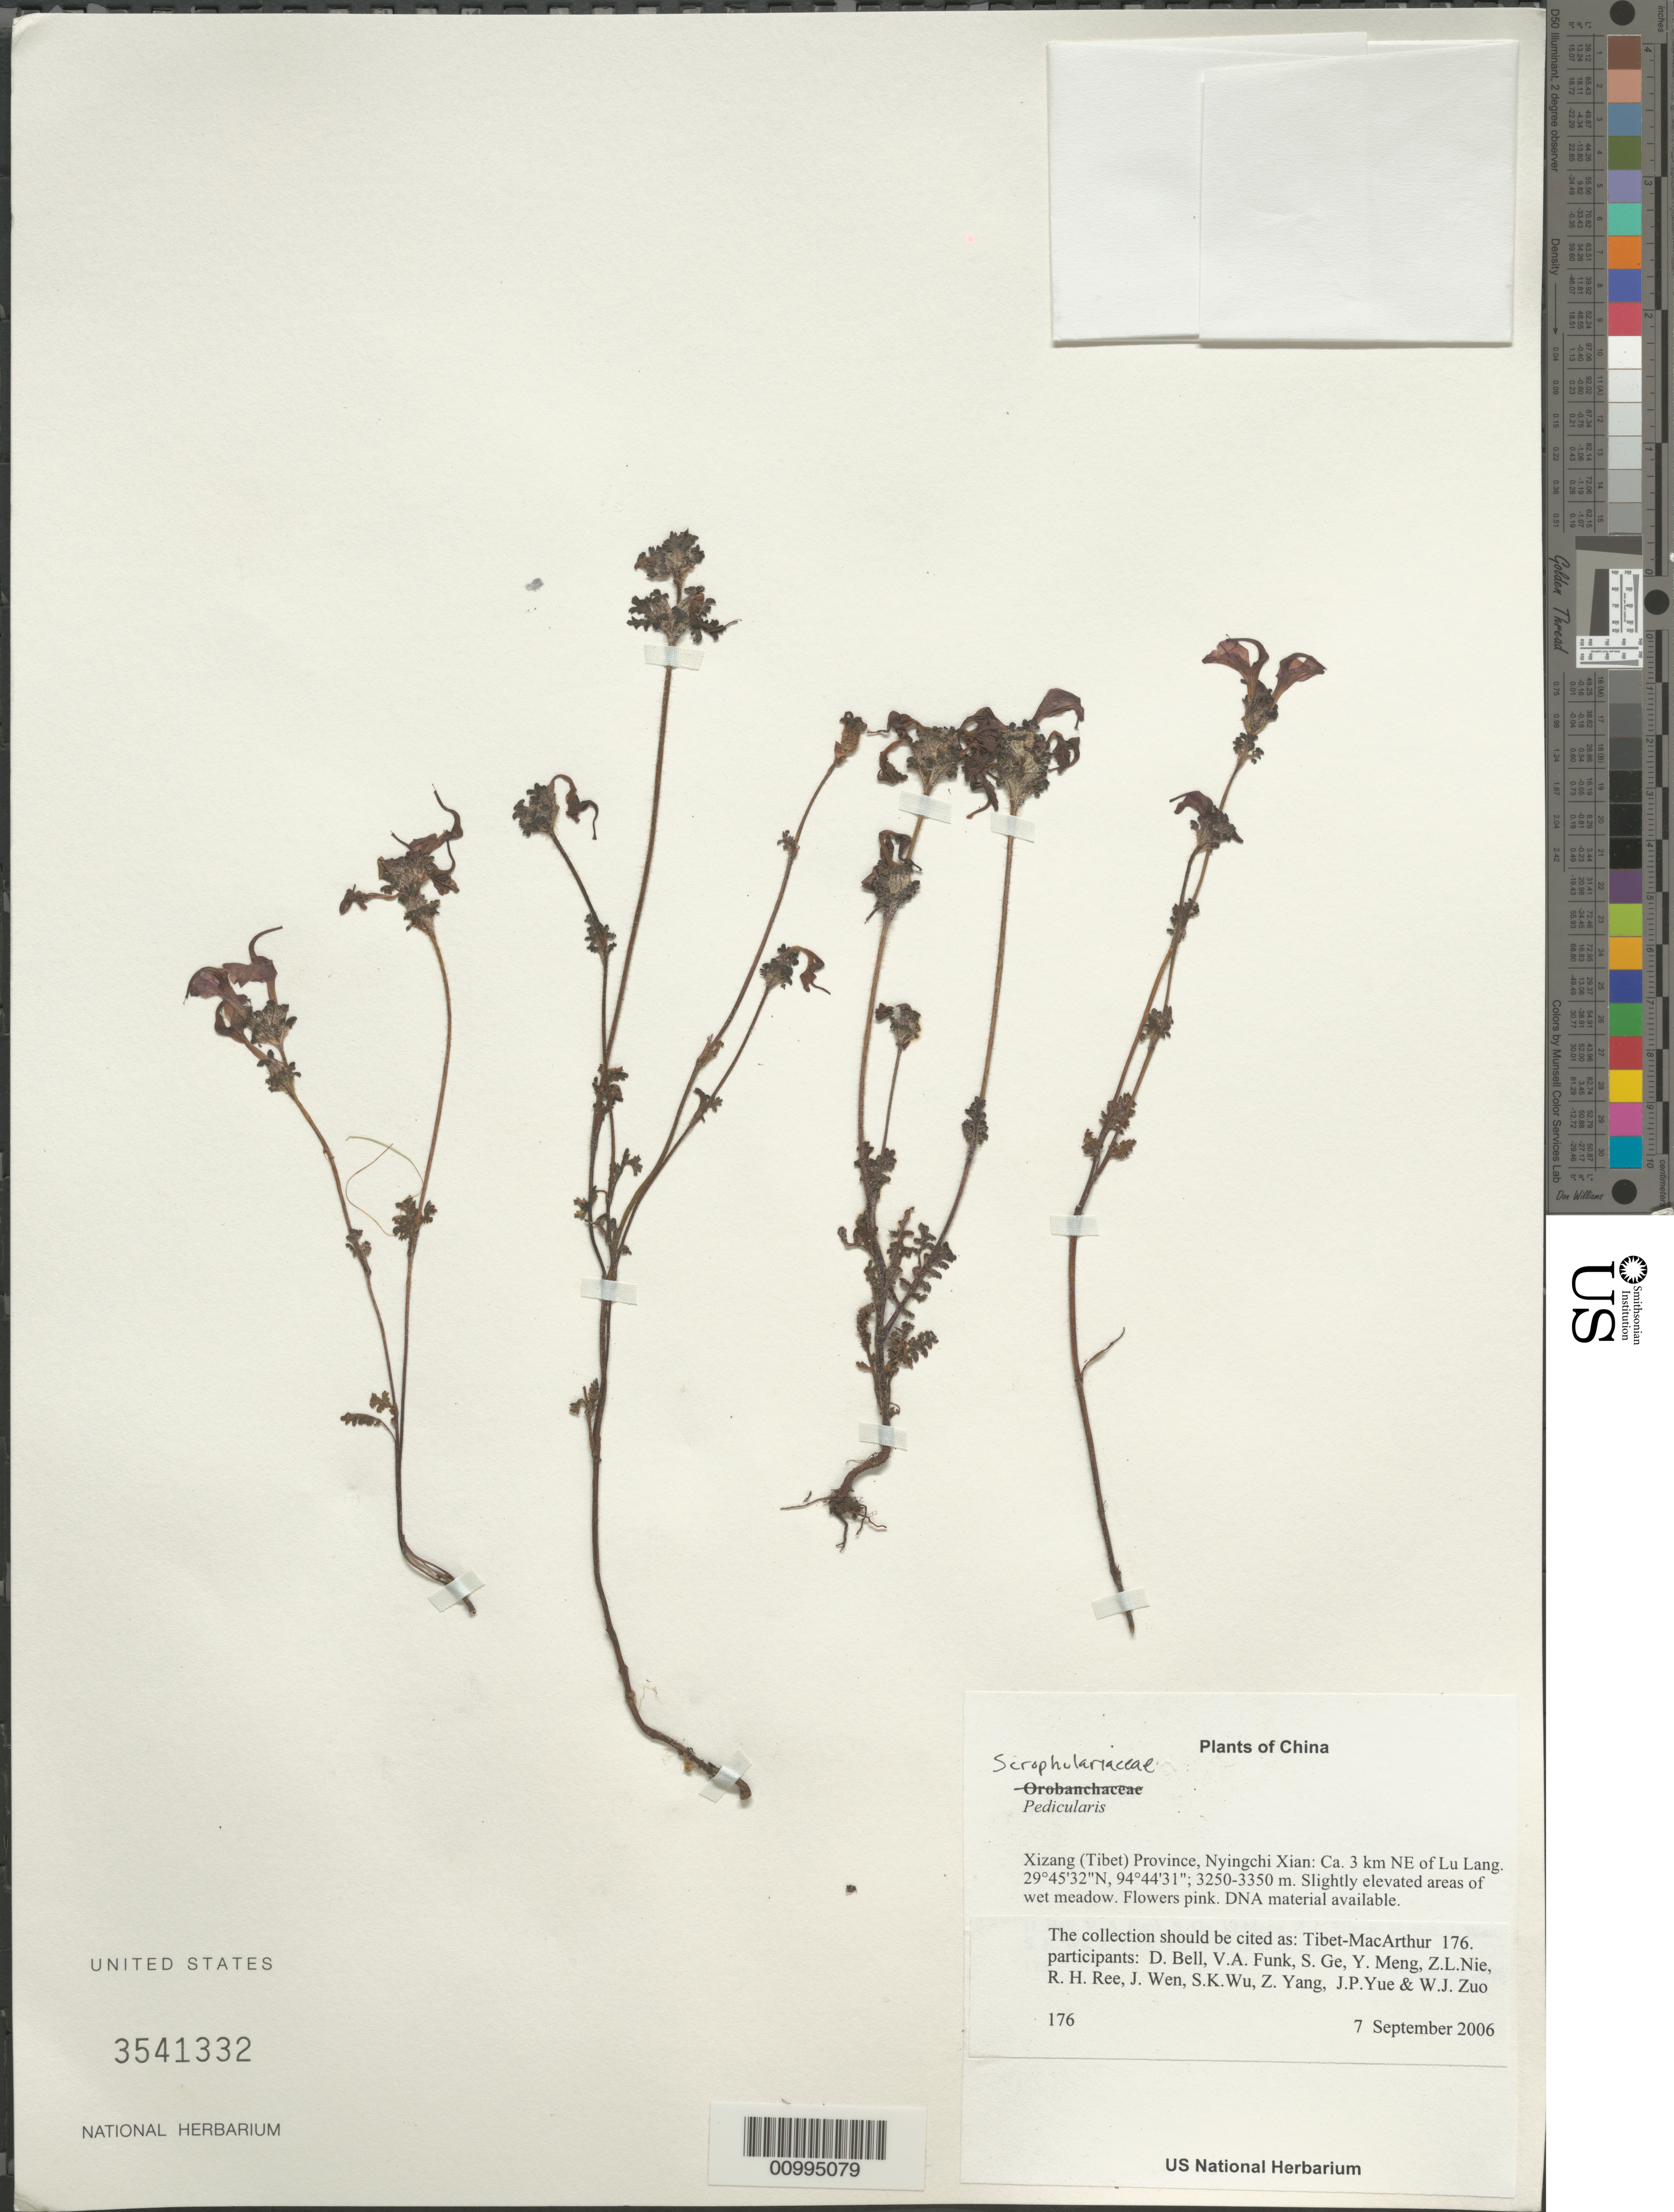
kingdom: Plantae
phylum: Tracheophyta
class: Magnoliopsida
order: Lamiales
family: Orobanchaceae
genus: Pedicularis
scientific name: Pedicularis sp.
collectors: Tibet-MacArthur, D. A. Bell, V. Funk, S. Ge, Y. Meng, Z. Nie, R. Ree, J. Wen, S. K. Wu, Z. Yang, J. Yue & W. Zuo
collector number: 176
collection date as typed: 07 Sep 2006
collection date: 2006-09-07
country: China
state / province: Xizang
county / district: Nyingchi Xian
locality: Ca. 3 km NE of Lu Lang.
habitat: Mixed broadleaved (Quercus, Betula) and coniferous (Picea) forest and adjacent wet meadows. Slightly elevated areas of wet meadow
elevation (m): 3250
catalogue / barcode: US 3541332